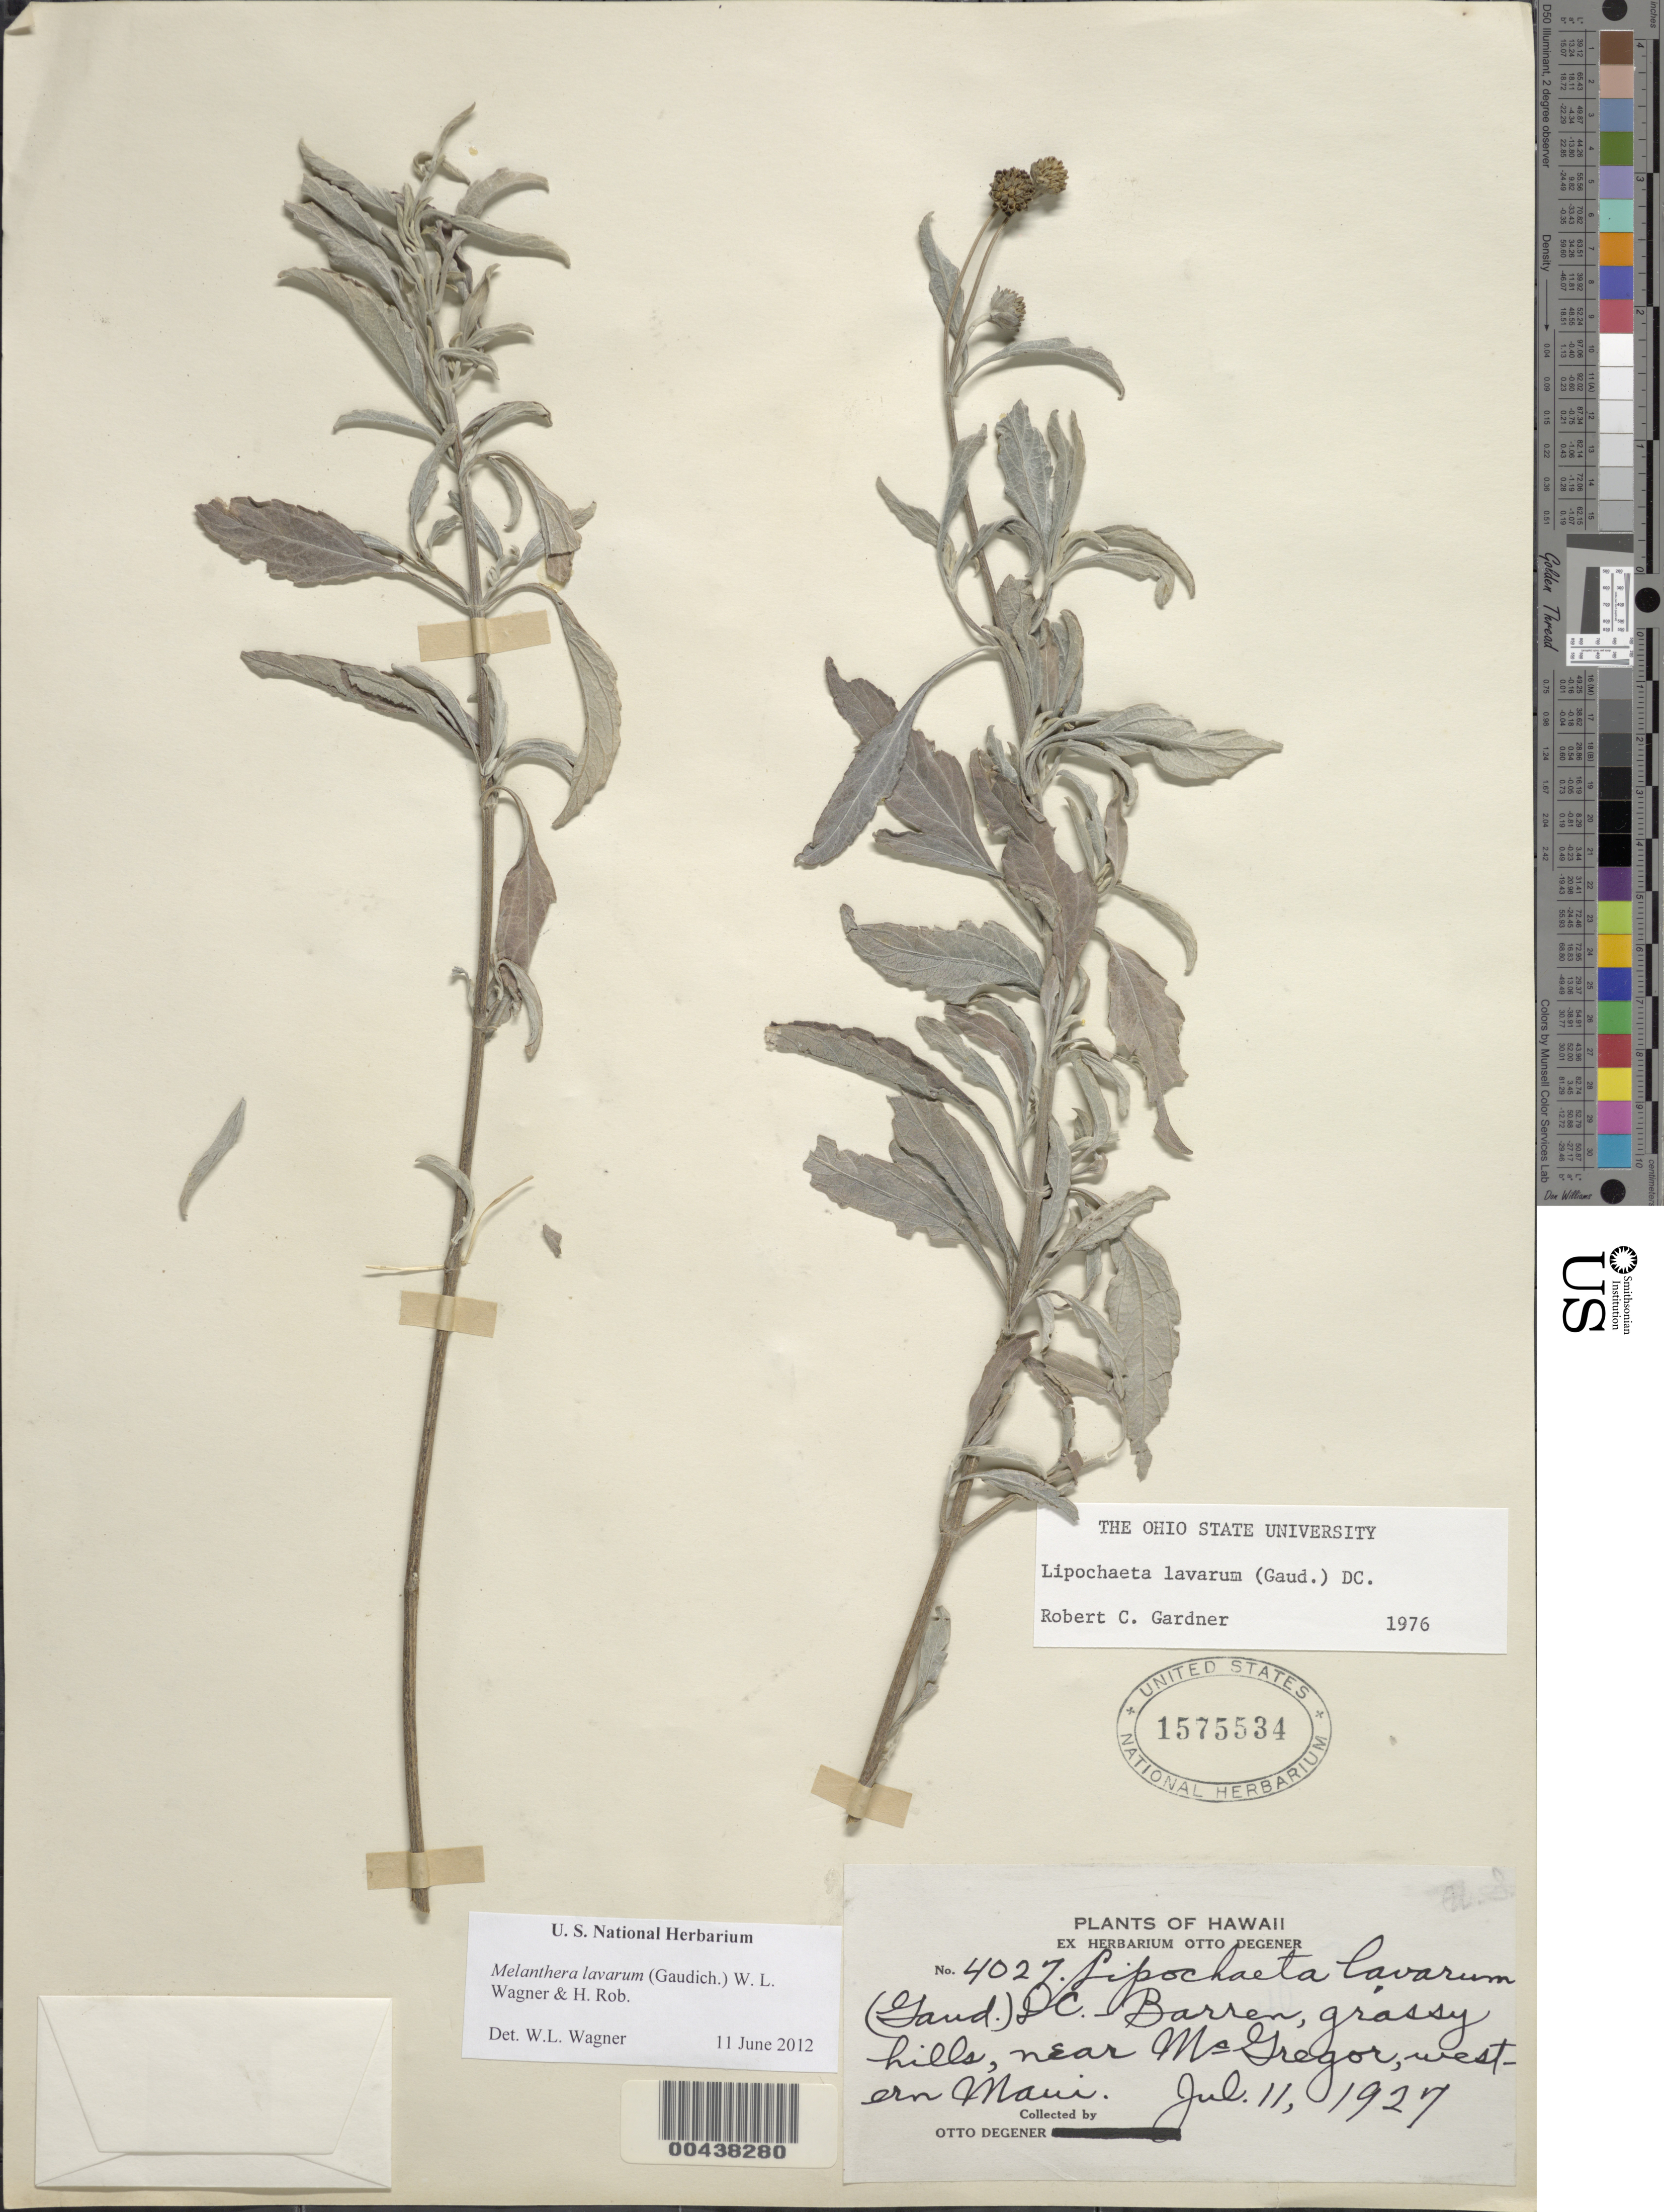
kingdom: Plantae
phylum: Tracheophyta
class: Magnoliopsida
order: Asterales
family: Asteraceae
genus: Wollastonia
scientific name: Wollastonia lavarum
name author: (Gaudich.) Orchard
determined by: Wagner, W. L., (BOT), Smithsonian Institution - National Museum of Natural History (UNITED STATES)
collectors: O. Degener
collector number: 4027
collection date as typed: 11 Jul 1927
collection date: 1927-07-11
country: United States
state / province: Hawaii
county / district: Maui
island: Maui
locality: Near McGregor, western Maui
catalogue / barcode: US 1575534